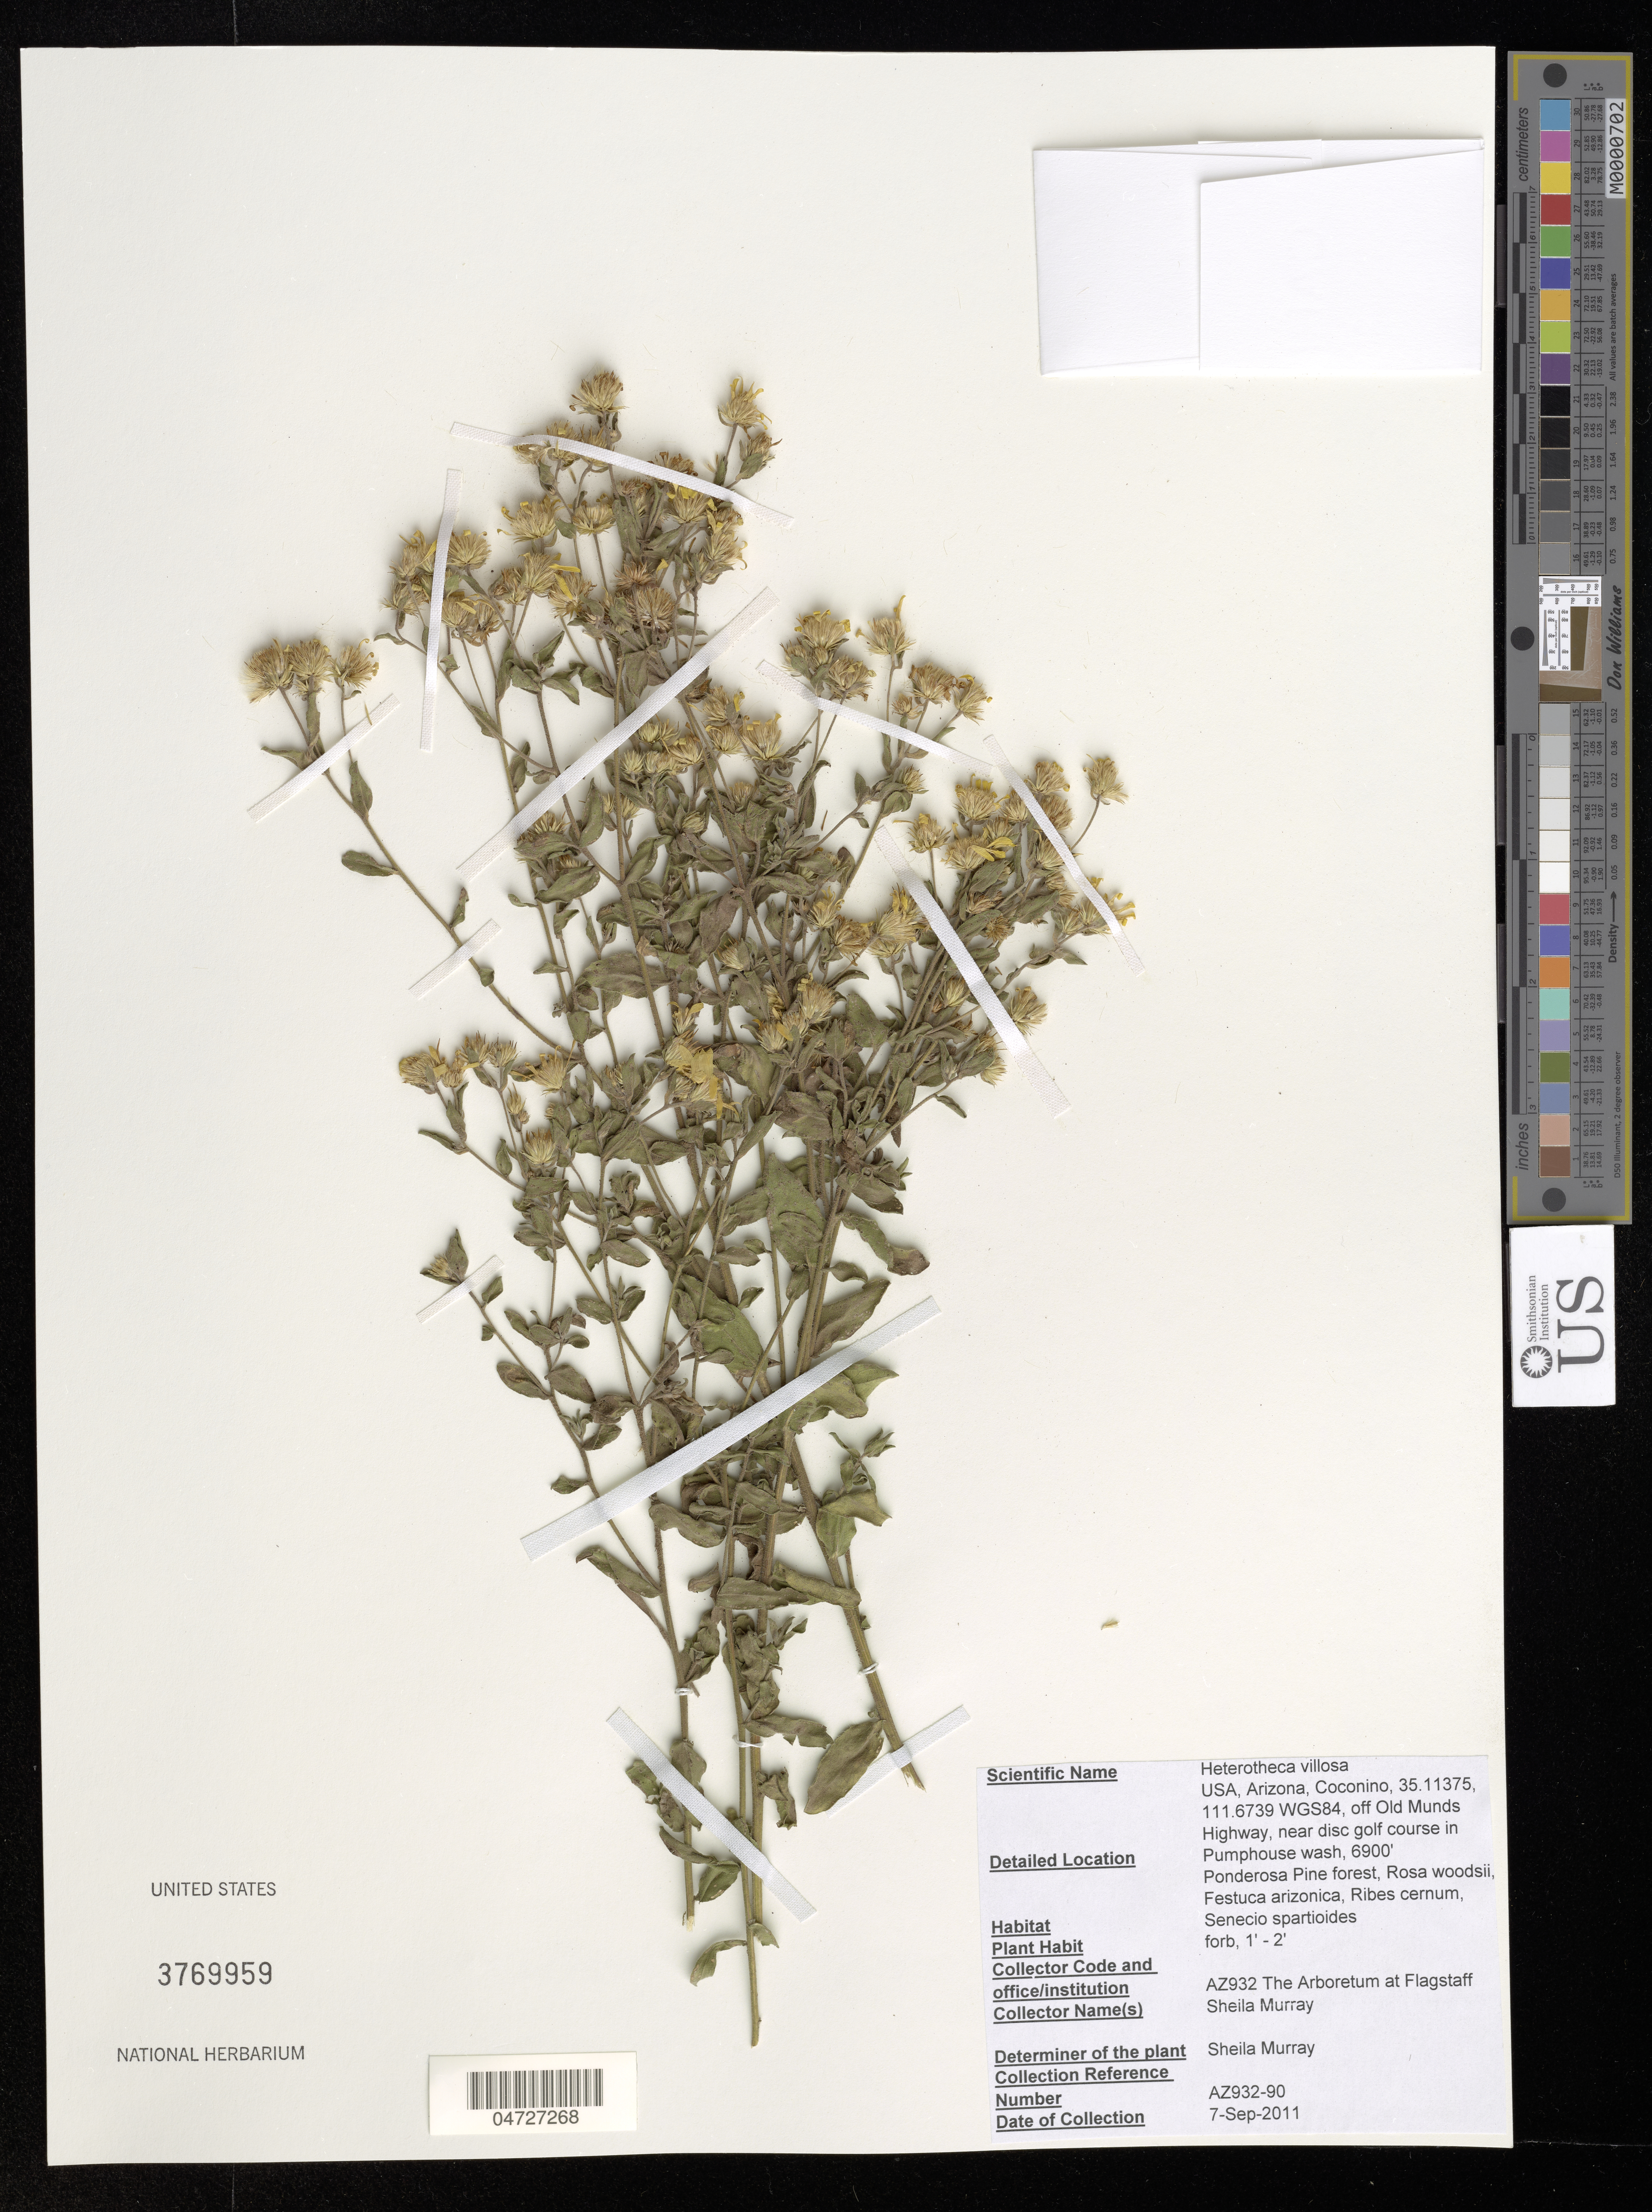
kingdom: Plantae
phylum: Tracheophyta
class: Magnoliopsida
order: Asterales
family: Asteraceae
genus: Heterotheca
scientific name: Heterotheca villosa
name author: (Pursh) Shinners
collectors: S. Murray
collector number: AZ932-90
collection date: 2011-09-07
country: United States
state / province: Arizona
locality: Coconino, off Old Munds Highway, near disc golf course in Pumphouse wash.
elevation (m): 2103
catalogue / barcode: US 3769959